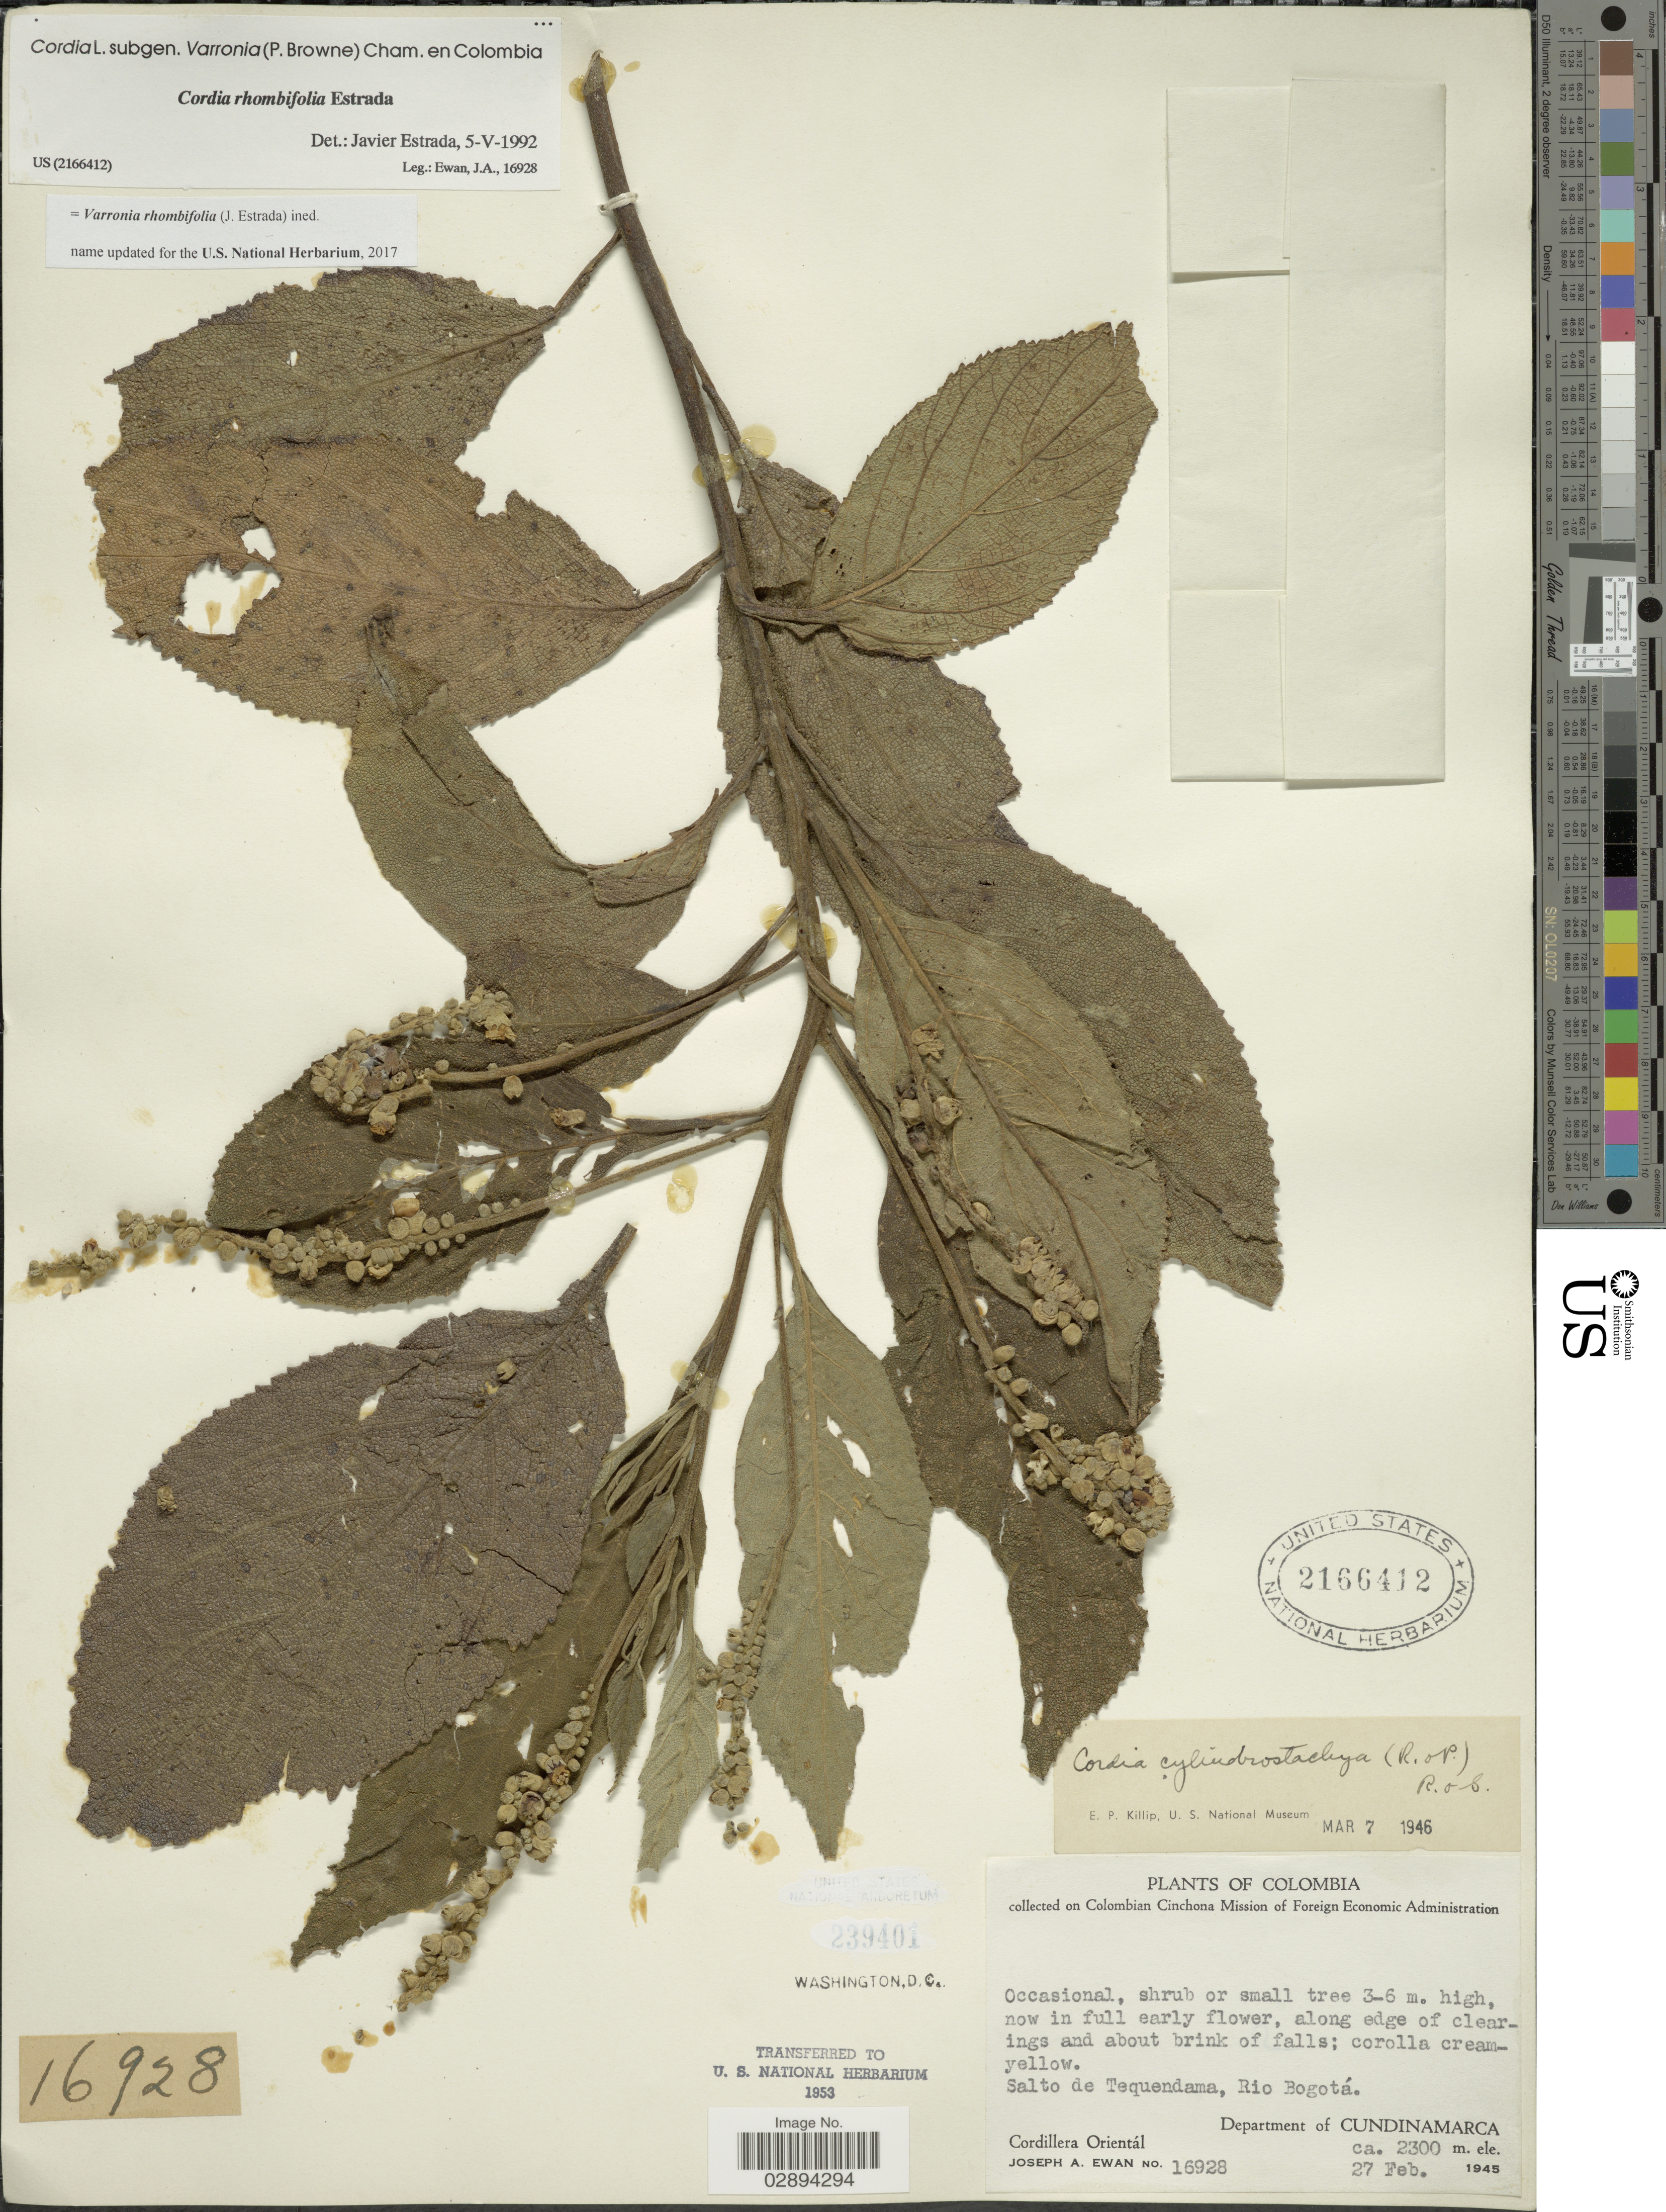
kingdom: Plantae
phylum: Tracheophyta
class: Magnoliopsida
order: Boraginales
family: Cordiaceae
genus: Varronia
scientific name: Varronia rhombifolia (J. Estrada) comb. nov. ined.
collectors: J. A. Ewan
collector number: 16928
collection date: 1945-02-27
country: Colombia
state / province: Cundinamarca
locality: Salto de Tequendama, Rio Bogotá, department of Cundinamarca, Cordillera Orientál.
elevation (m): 2300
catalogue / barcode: US 2166412